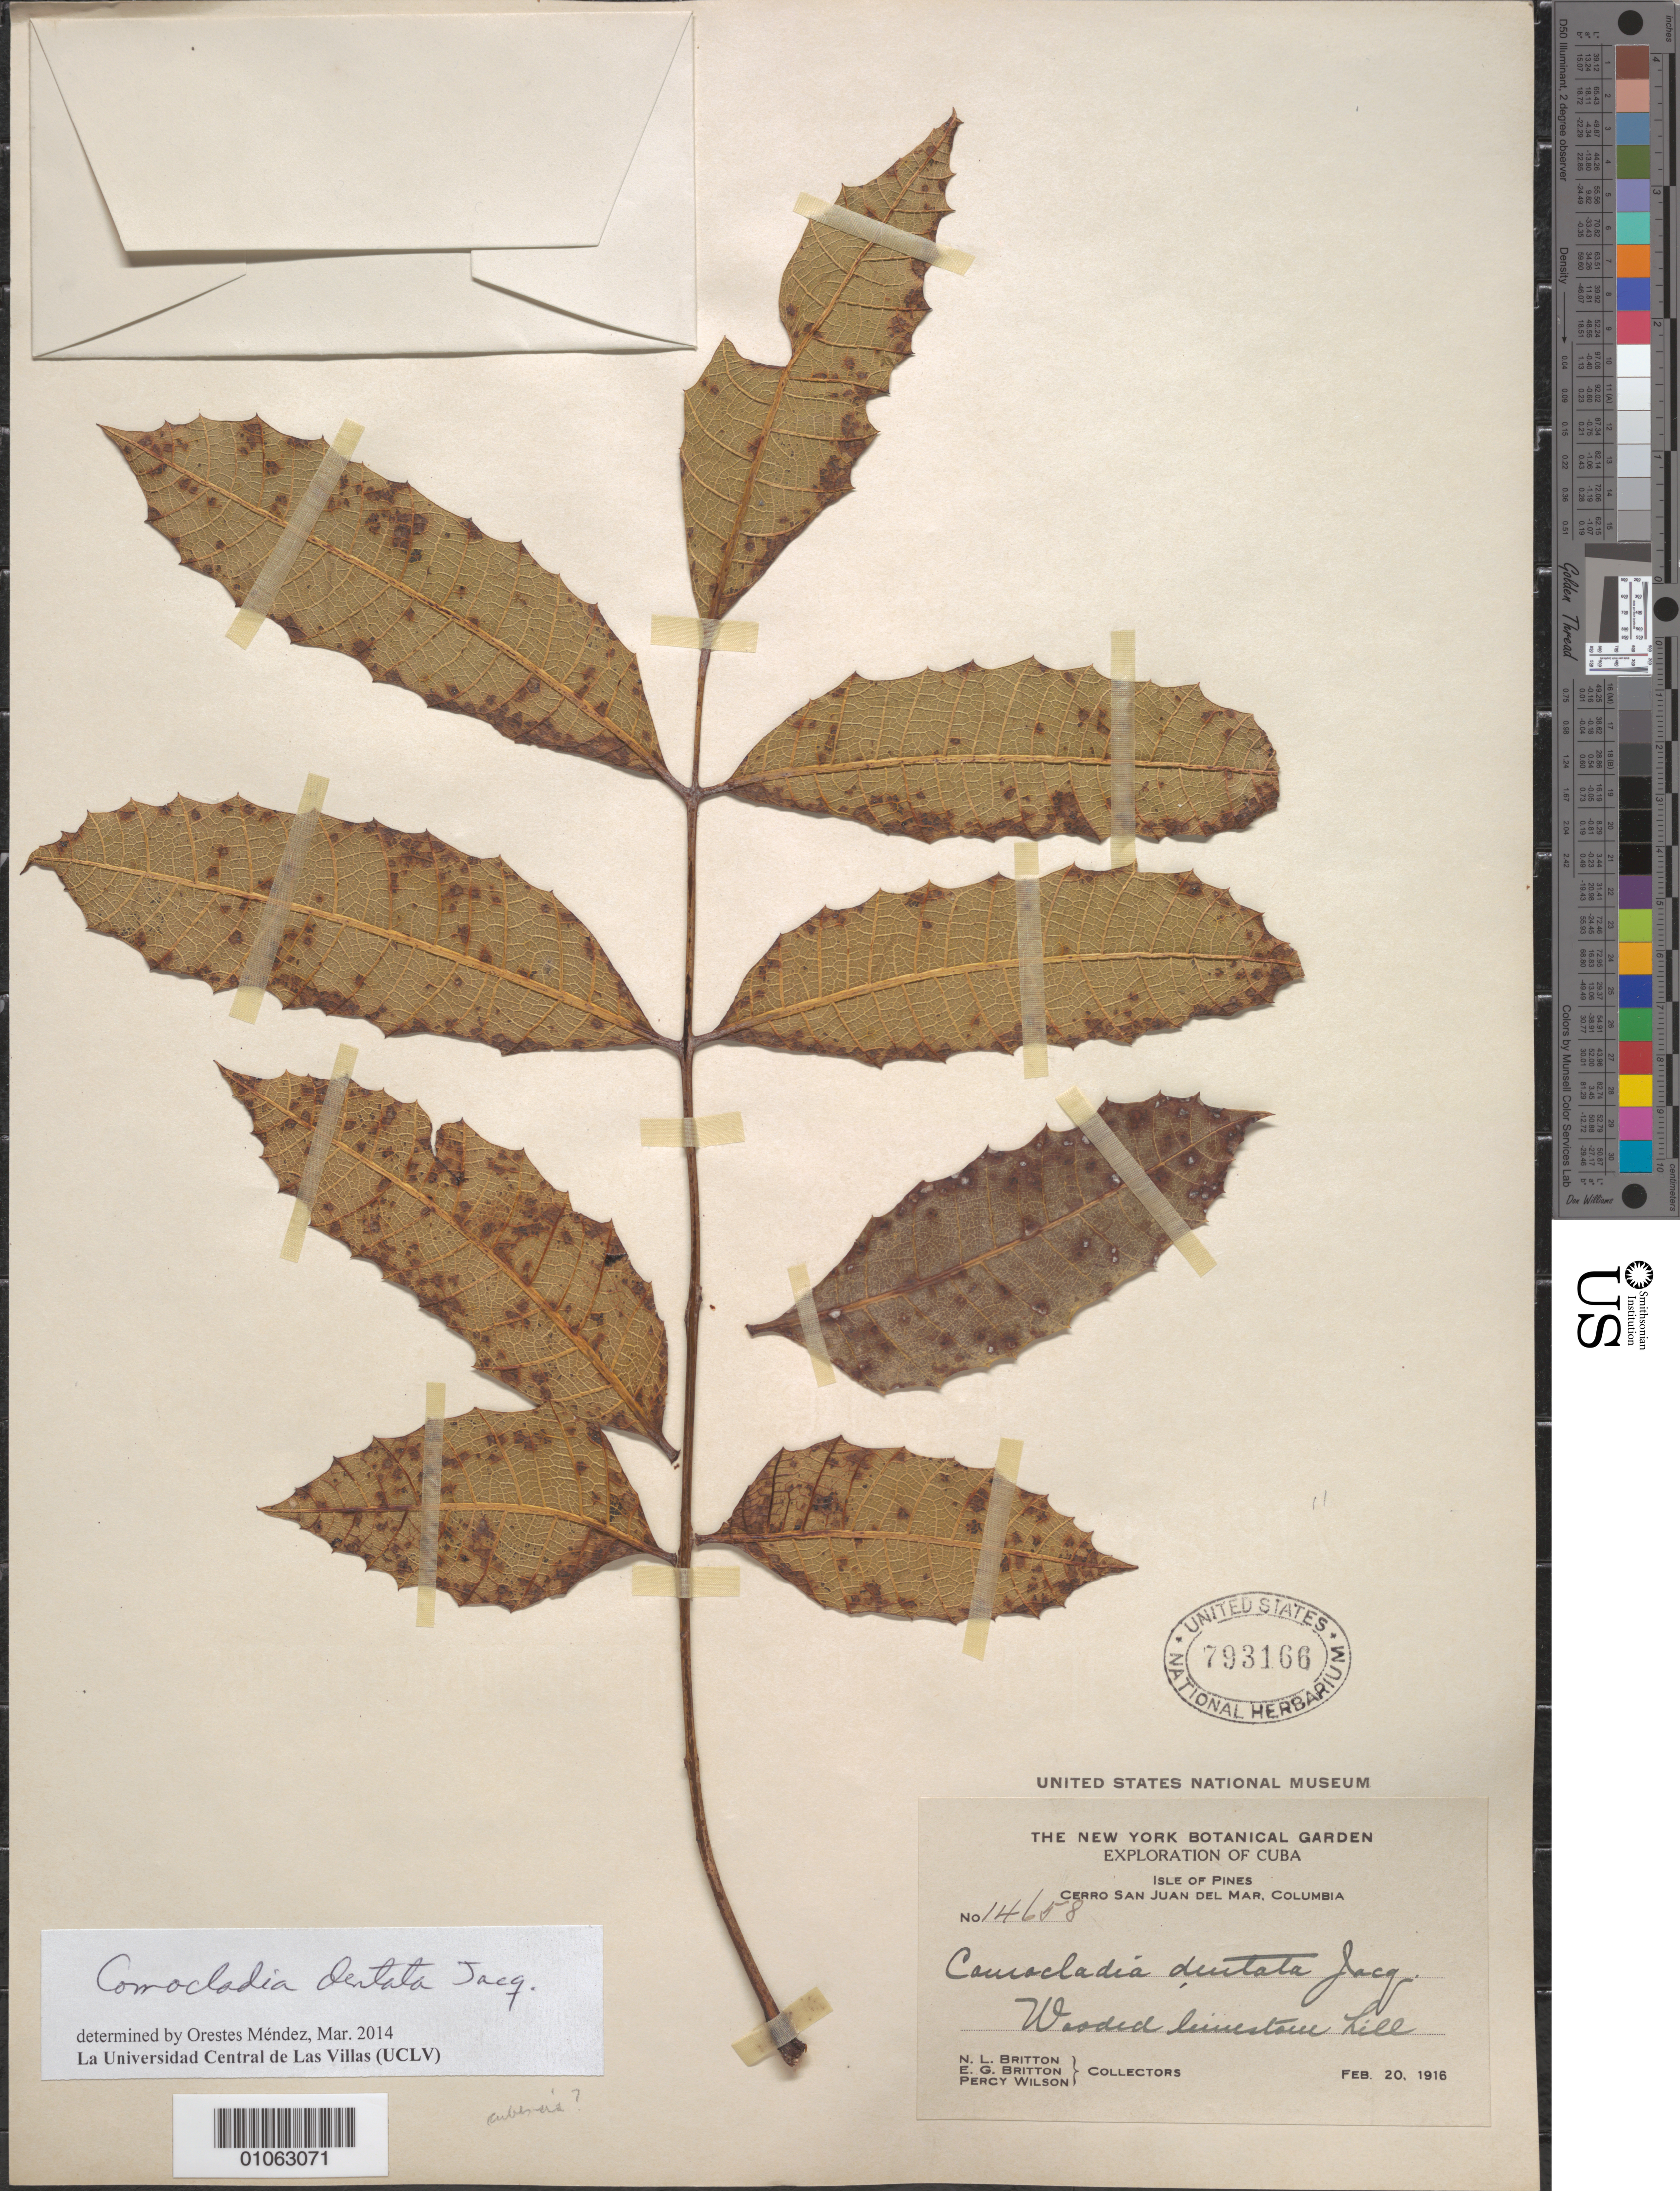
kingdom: Plantae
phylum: Tracheophyta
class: Magnoliopsida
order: Sapindales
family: Anacardiaceae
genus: Comocladia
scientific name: Comocladia dentata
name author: Jacq.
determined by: Méndez, Orestes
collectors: N. Britton, E. G. Britton & P. Wilson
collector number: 14658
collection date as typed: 20 Feb 1916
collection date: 1916-02-20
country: Cuba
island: Isla de la Juventud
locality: Isle of Pines, Cerro San Juan del mar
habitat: Wooded limestone hill.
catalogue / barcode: US 793166